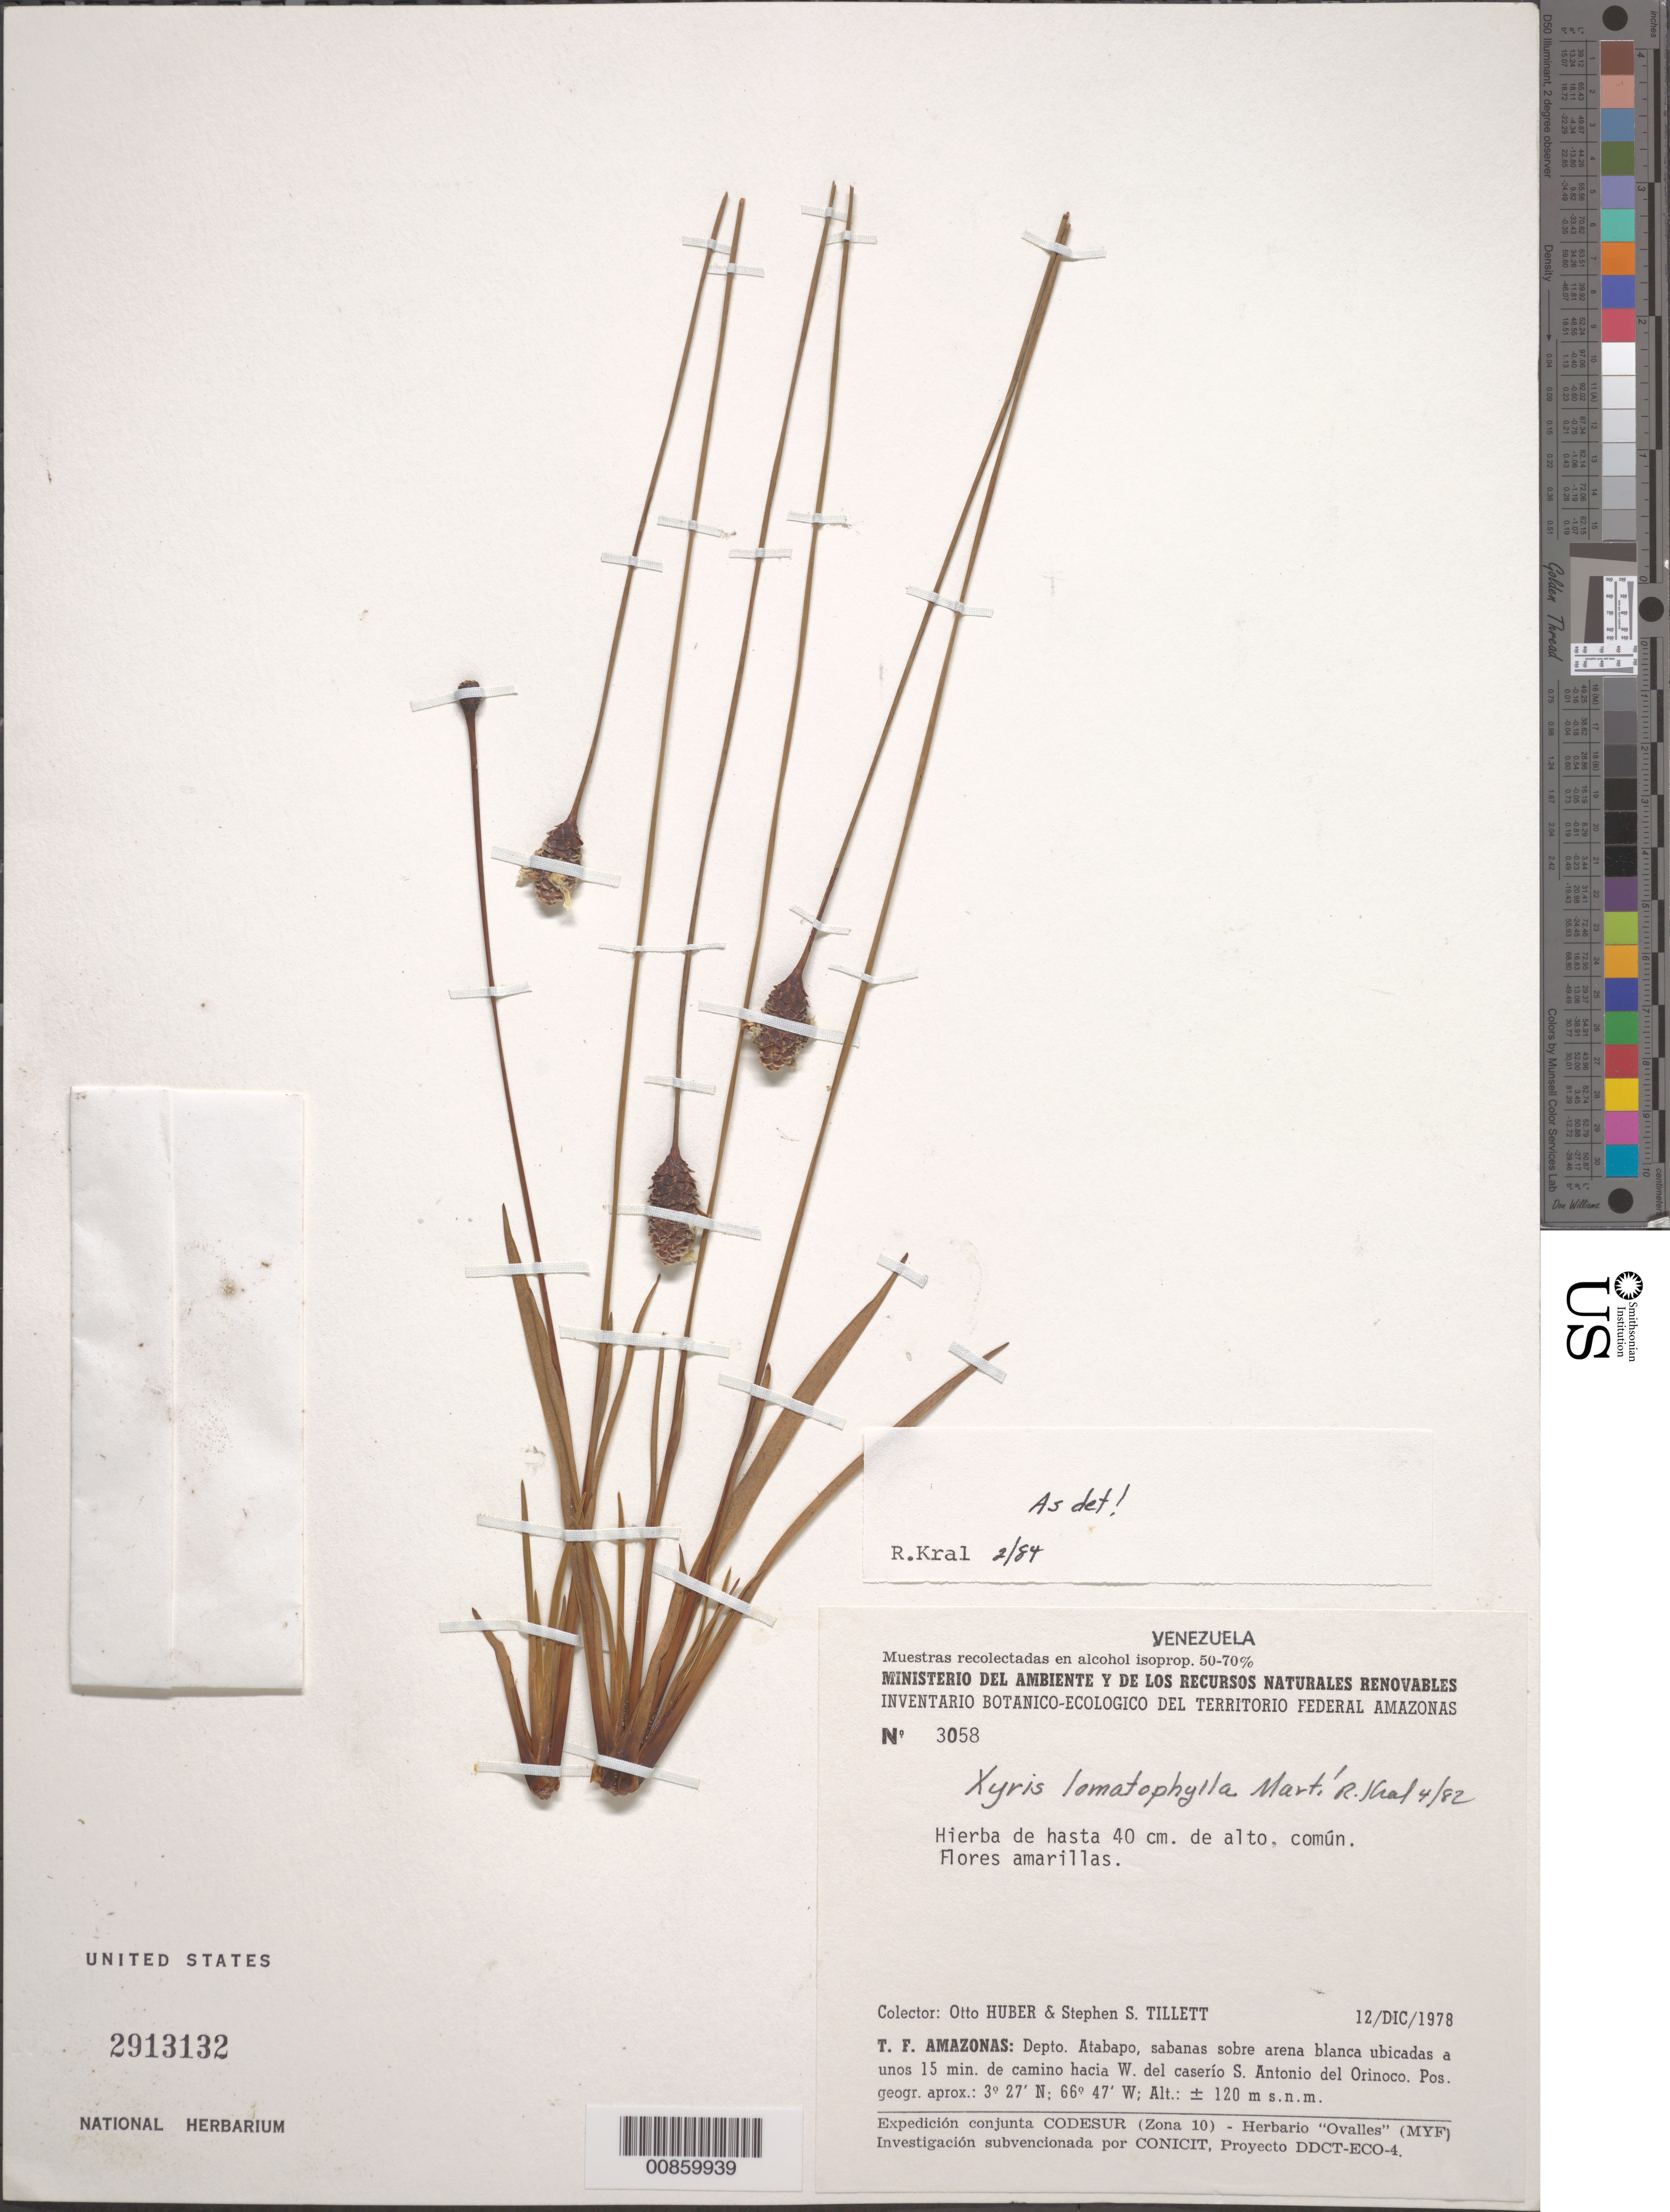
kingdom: Plantae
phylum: Tracheophyta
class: Liliopsida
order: Poales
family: Xyridaceae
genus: Xyris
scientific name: Xyris lomatophylla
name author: Mart.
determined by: Kral, Robert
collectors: O. Huber & S. S. Tillett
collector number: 3058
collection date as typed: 12-Dec-78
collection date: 1978-12-12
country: Venezuela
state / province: Amazonas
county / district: Atabapo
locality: S. Antonio del Orinoco, 15 min. de camino hacia W del caserío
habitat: Sabanas sobre arena blanca.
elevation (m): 120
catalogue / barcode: US 2913132